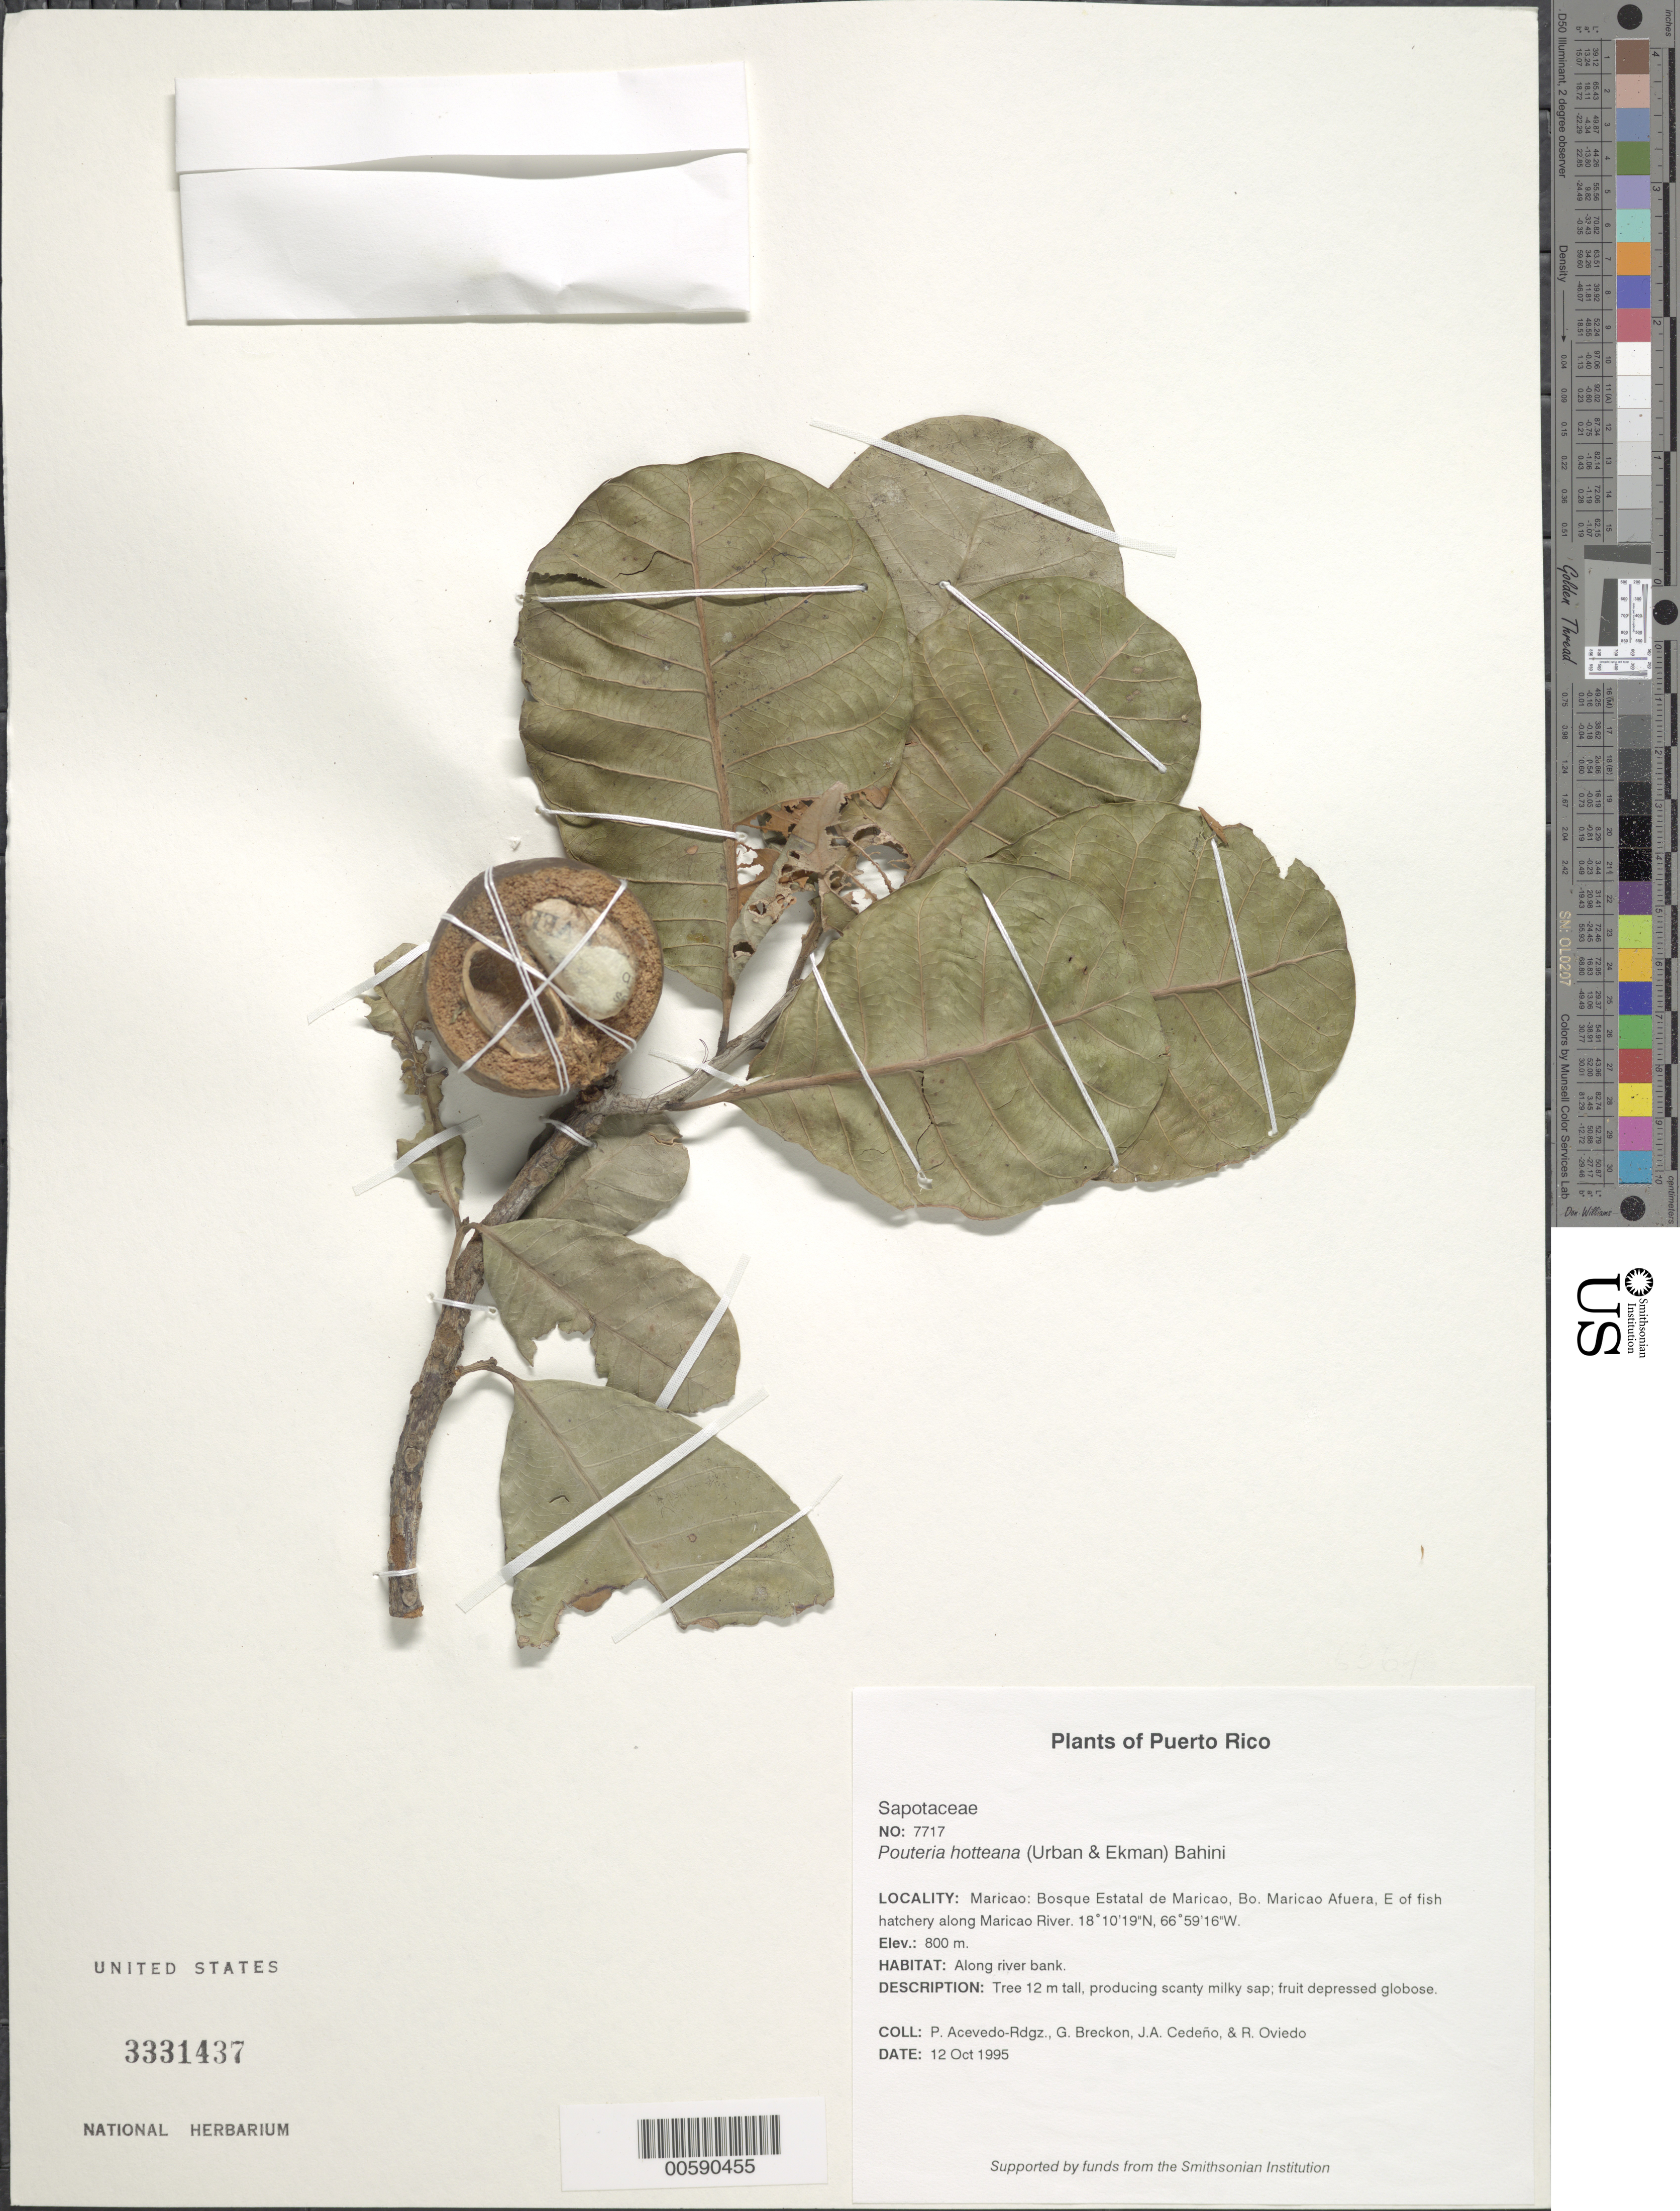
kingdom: Plantae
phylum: Tracheophyta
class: Magnoliopsida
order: Ericales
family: Sapotaceae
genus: Pouteria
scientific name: Pouteria hotteana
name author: (Urb. & Ekman) Baehni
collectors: P. Acevedo-Rodr., G. J. Breckon, J. A. Cedeño M. & R. Oviedo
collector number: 7717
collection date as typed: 13 Oct 1995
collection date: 1995-10-13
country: Puerto Rico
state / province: Maricao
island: Puerto Rico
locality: Maricao: Bosque Estatal de Maricao, Bo. Maricao Afuera, E of fish hatchery along Maricao River.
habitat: Along river bank.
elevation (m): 800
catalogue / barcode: US 3331437